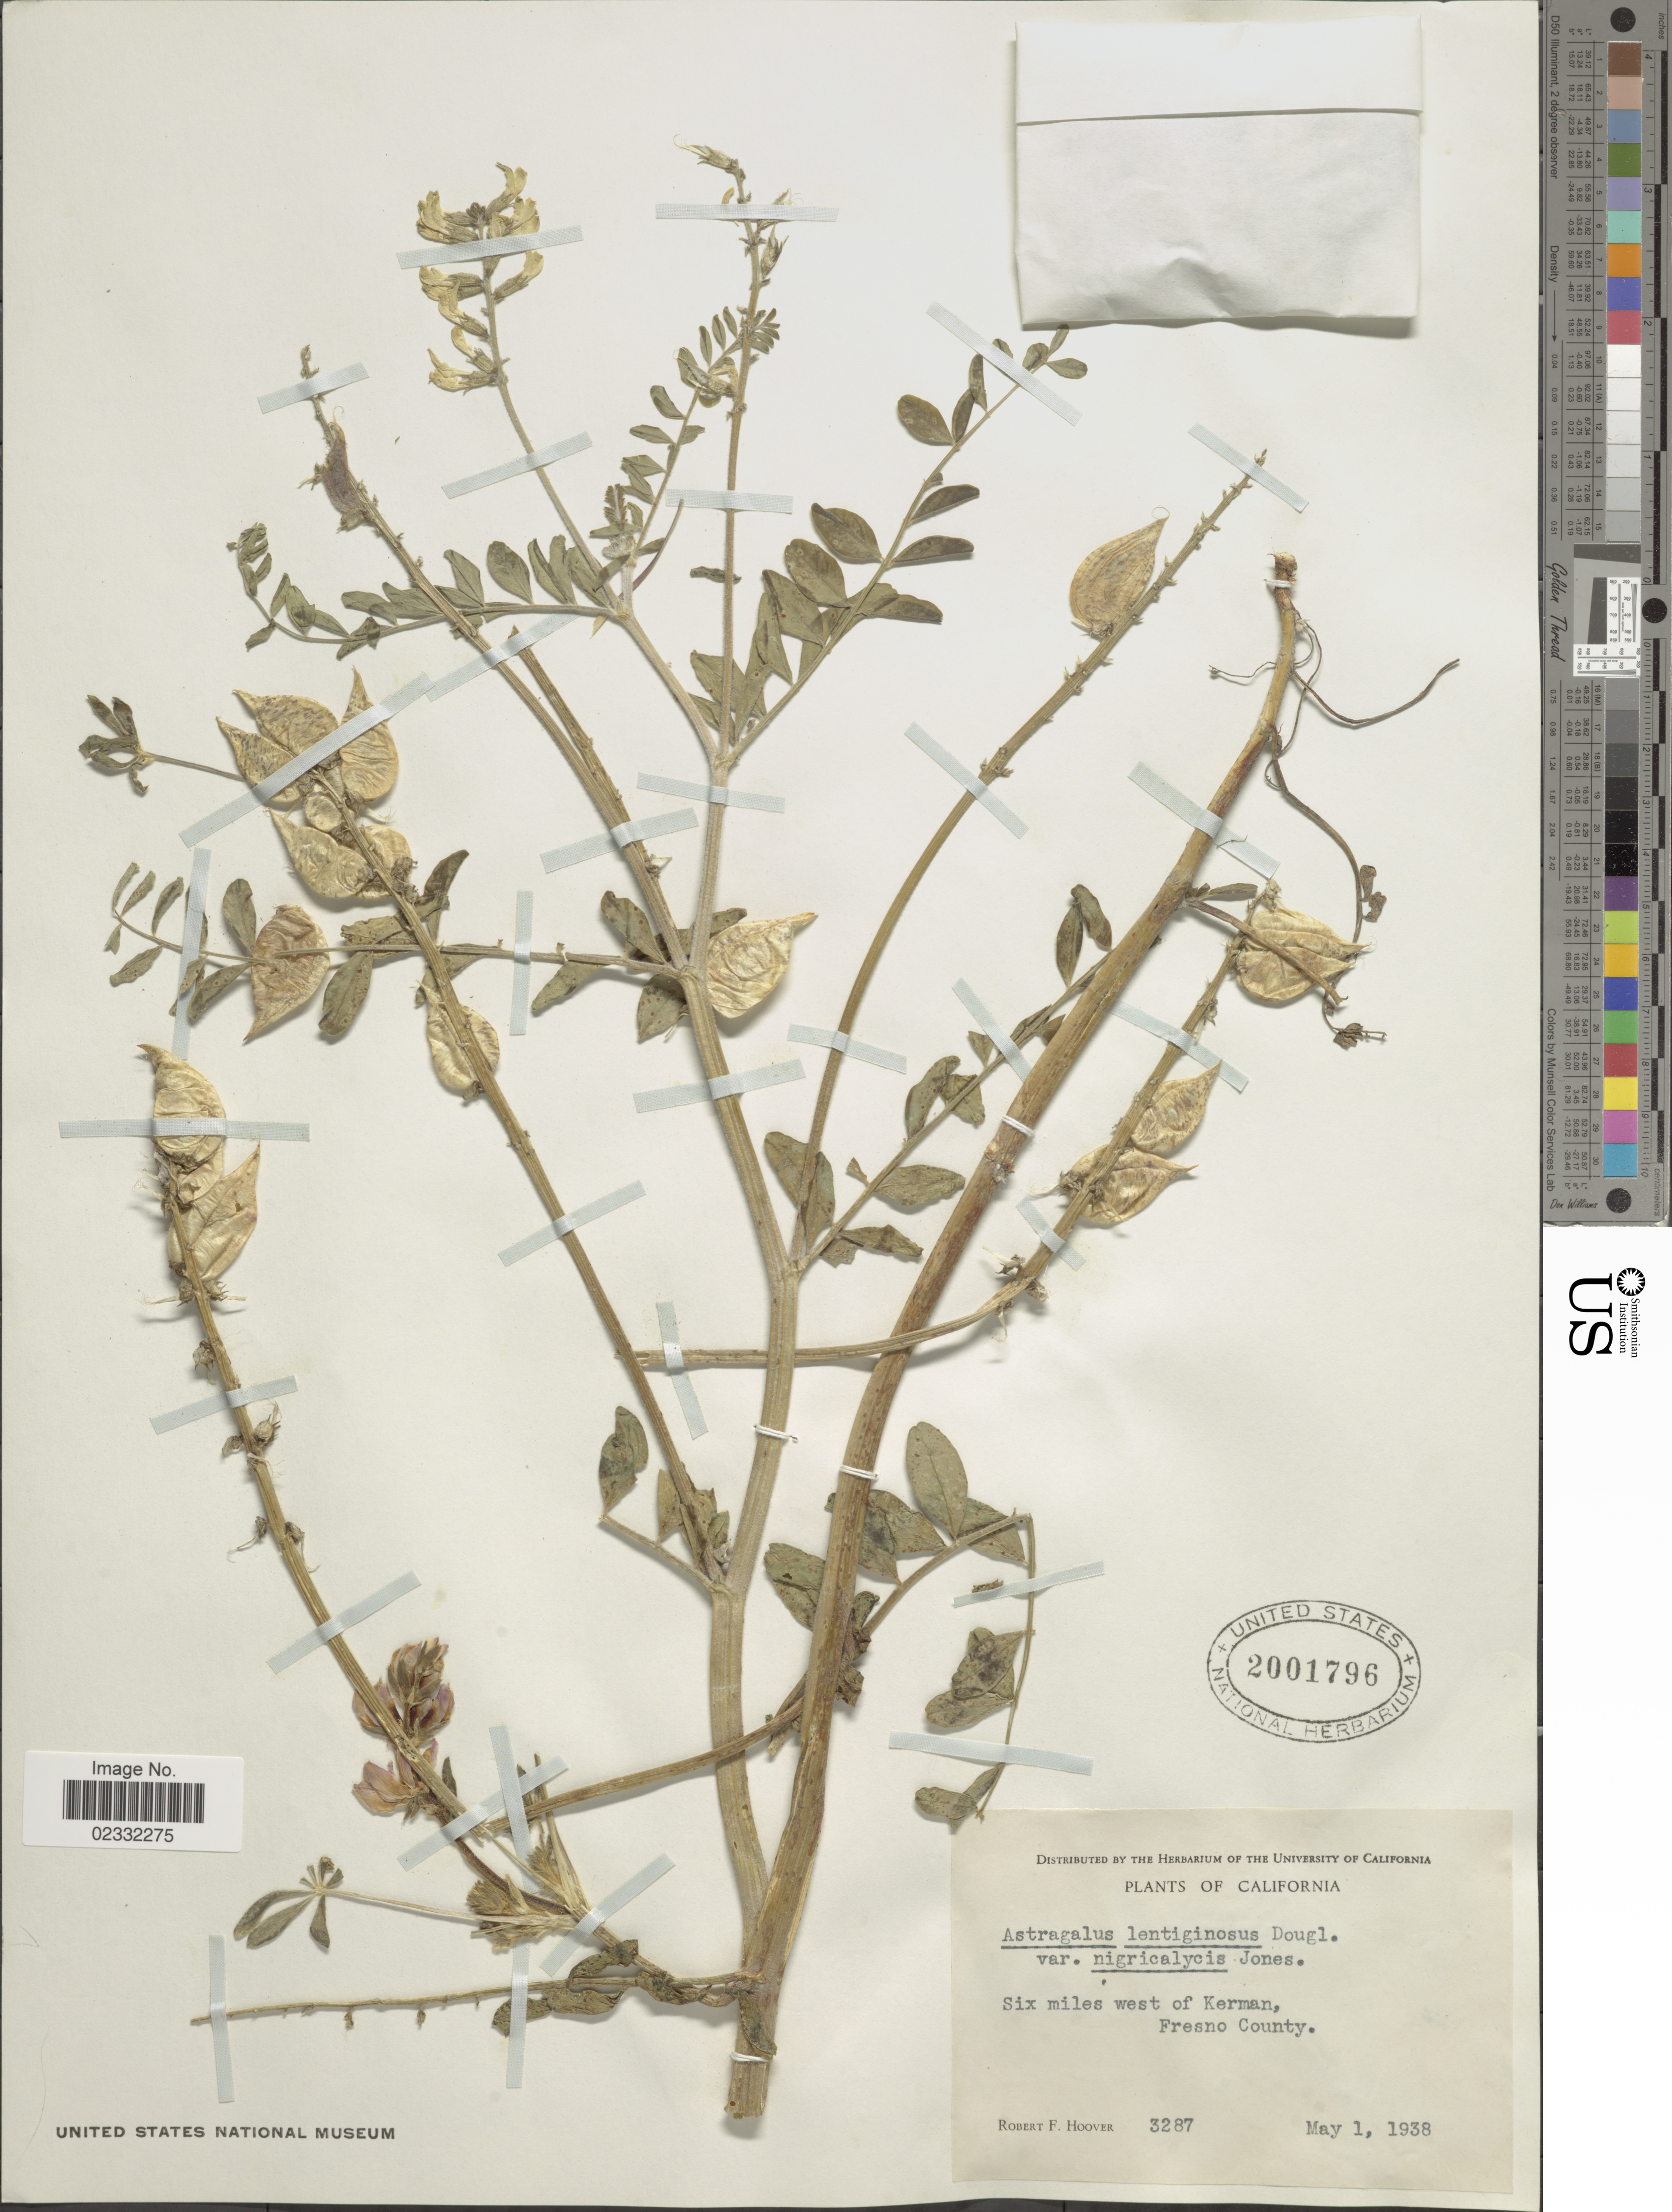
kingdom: Plantae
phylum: Tracheophyta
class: Magnoliopsida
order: Fabales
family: Fabaceae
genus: Astragalus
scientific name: Astragalus lentiginosus var. nigricalycis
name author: M.E. Jones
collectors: R. F. Hoover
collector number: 3287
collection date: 1938-05-01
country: United States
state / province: California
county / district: Fresno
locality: Six miles west of Kerman, Fresno County.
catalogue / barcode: US 2001796